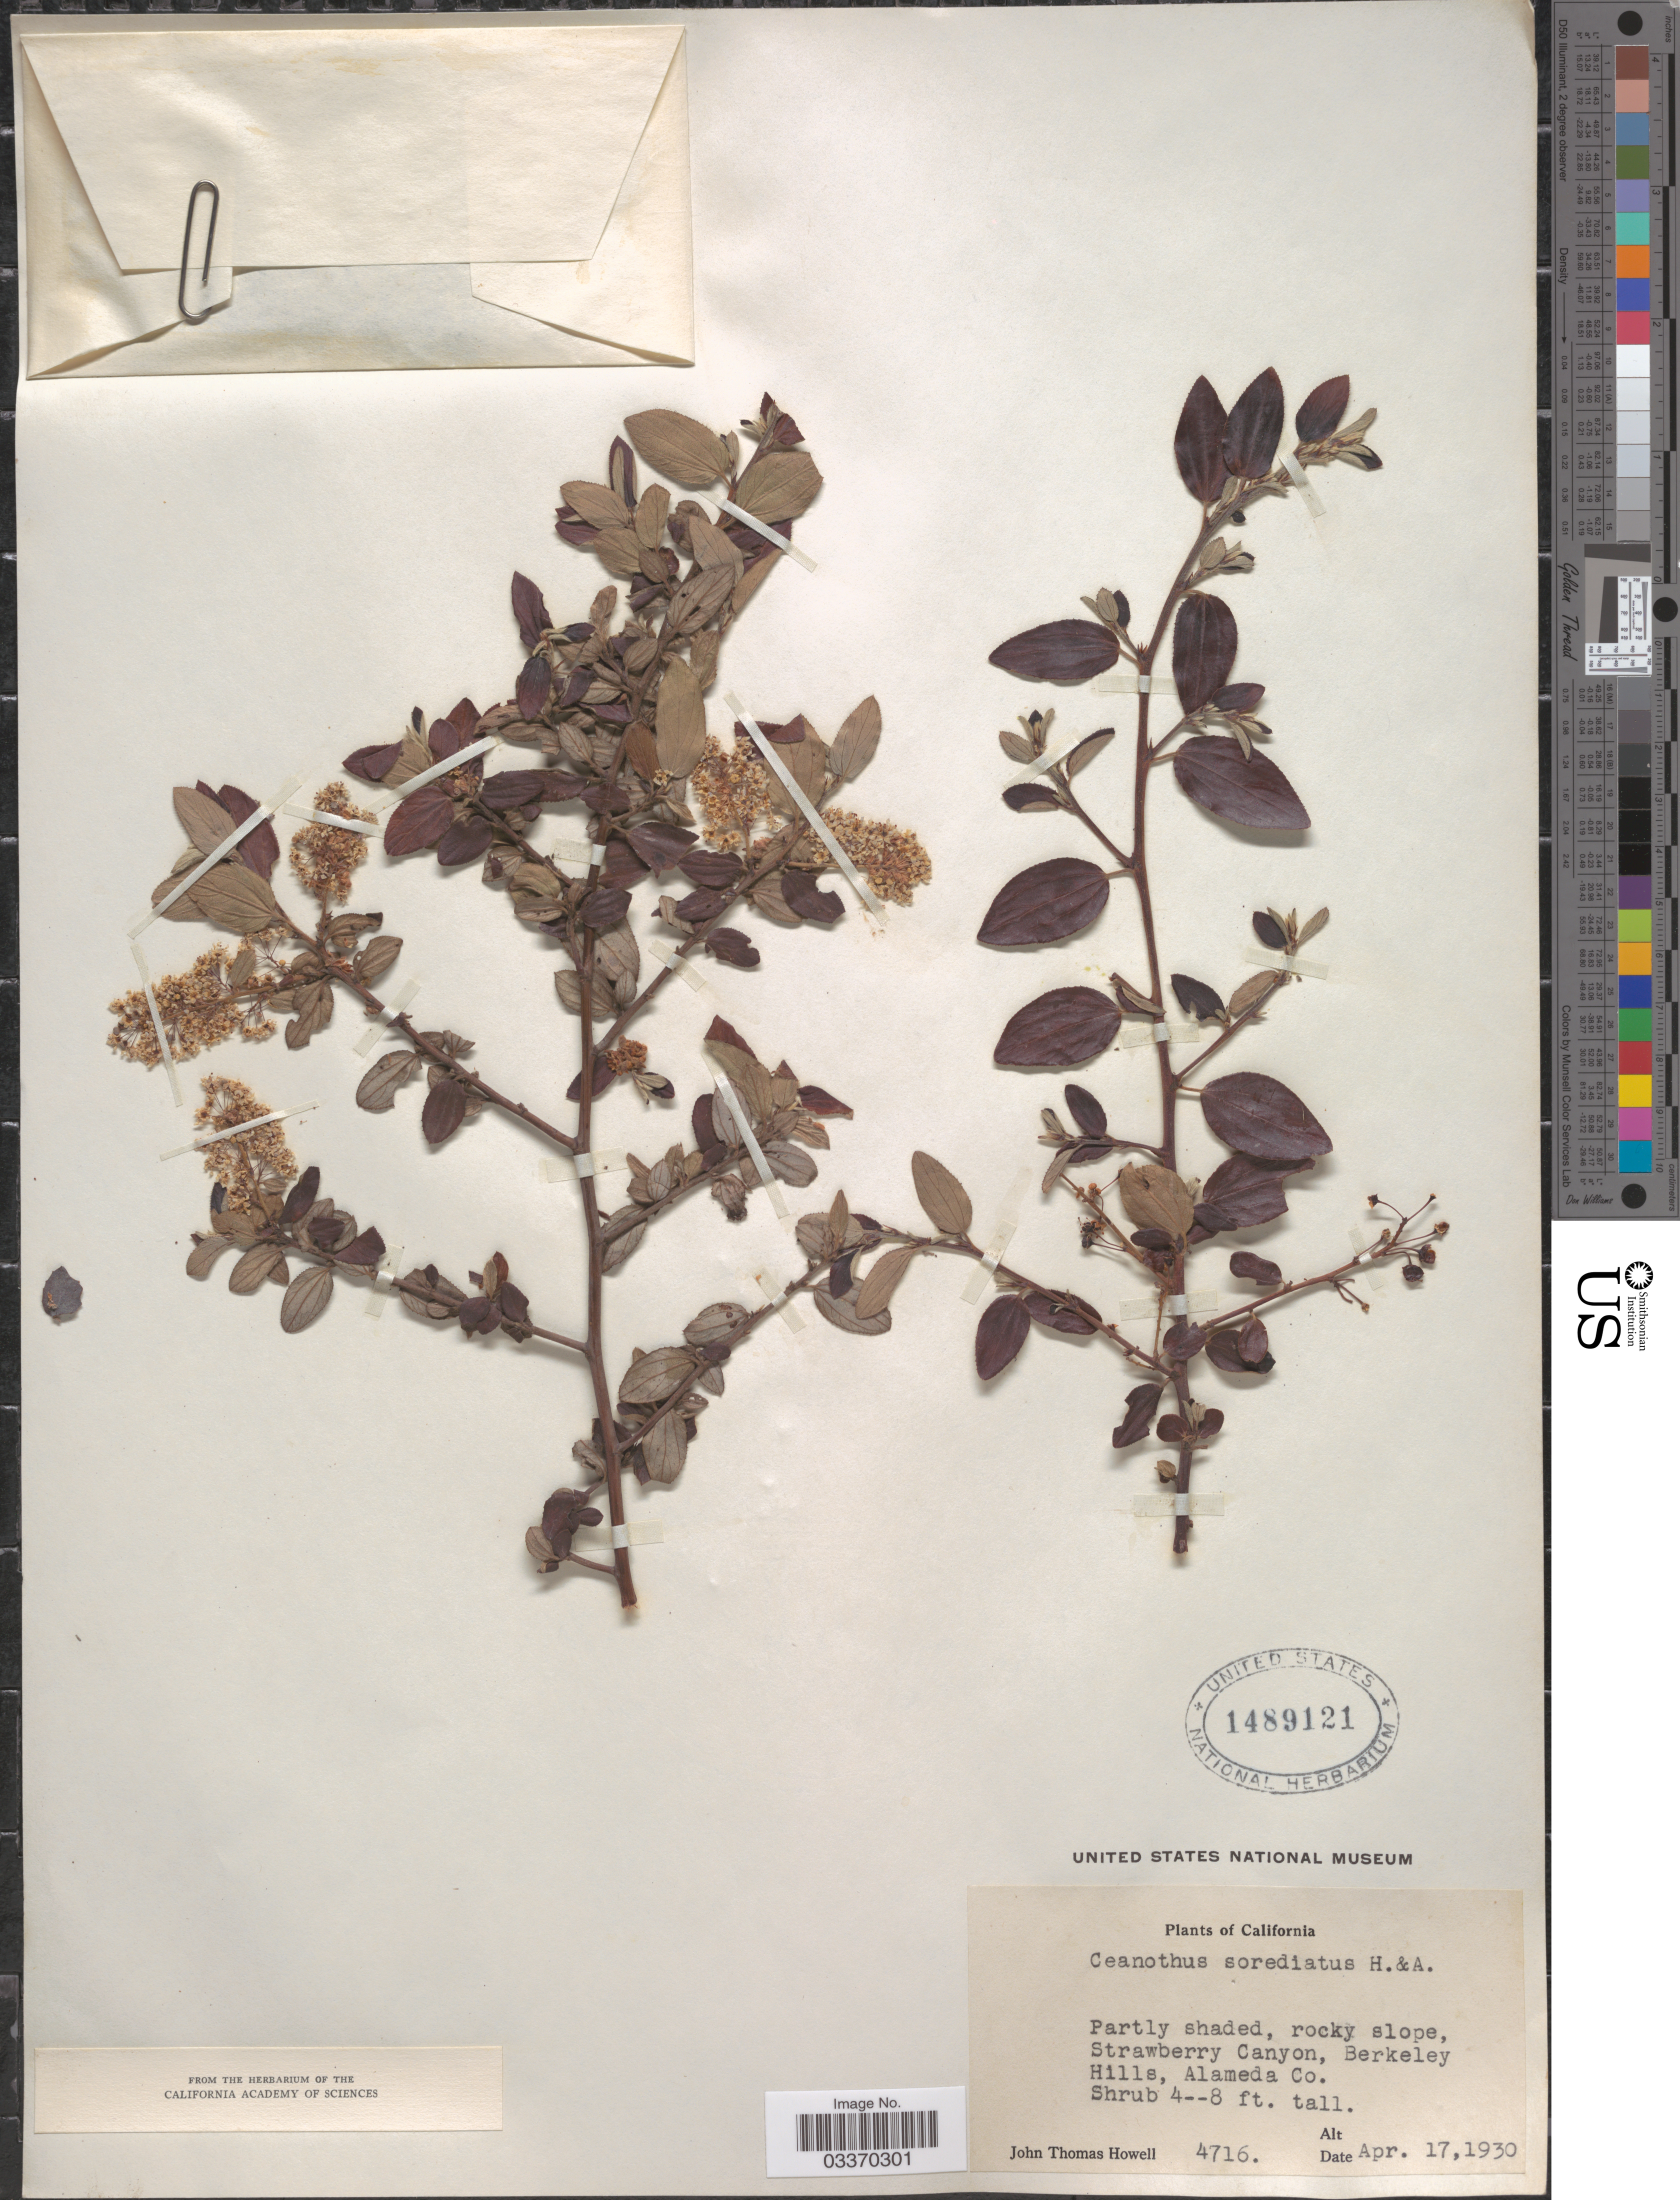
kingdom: Plantae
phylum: Tracheophyta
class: Magnoliopsida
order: Rosales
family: Rhamnaceae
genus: Ceanothus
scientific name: Ceanothus sorediatus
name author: Hook. & Arn.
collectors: J. T. Howell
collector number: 4716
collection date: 1930-04-17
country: United States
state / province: California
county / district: Alameda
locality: Partly shaded, rocky slope, Strawberry Canyon, Berkeley Hills, Alameda Co.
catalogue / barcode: US 1489121